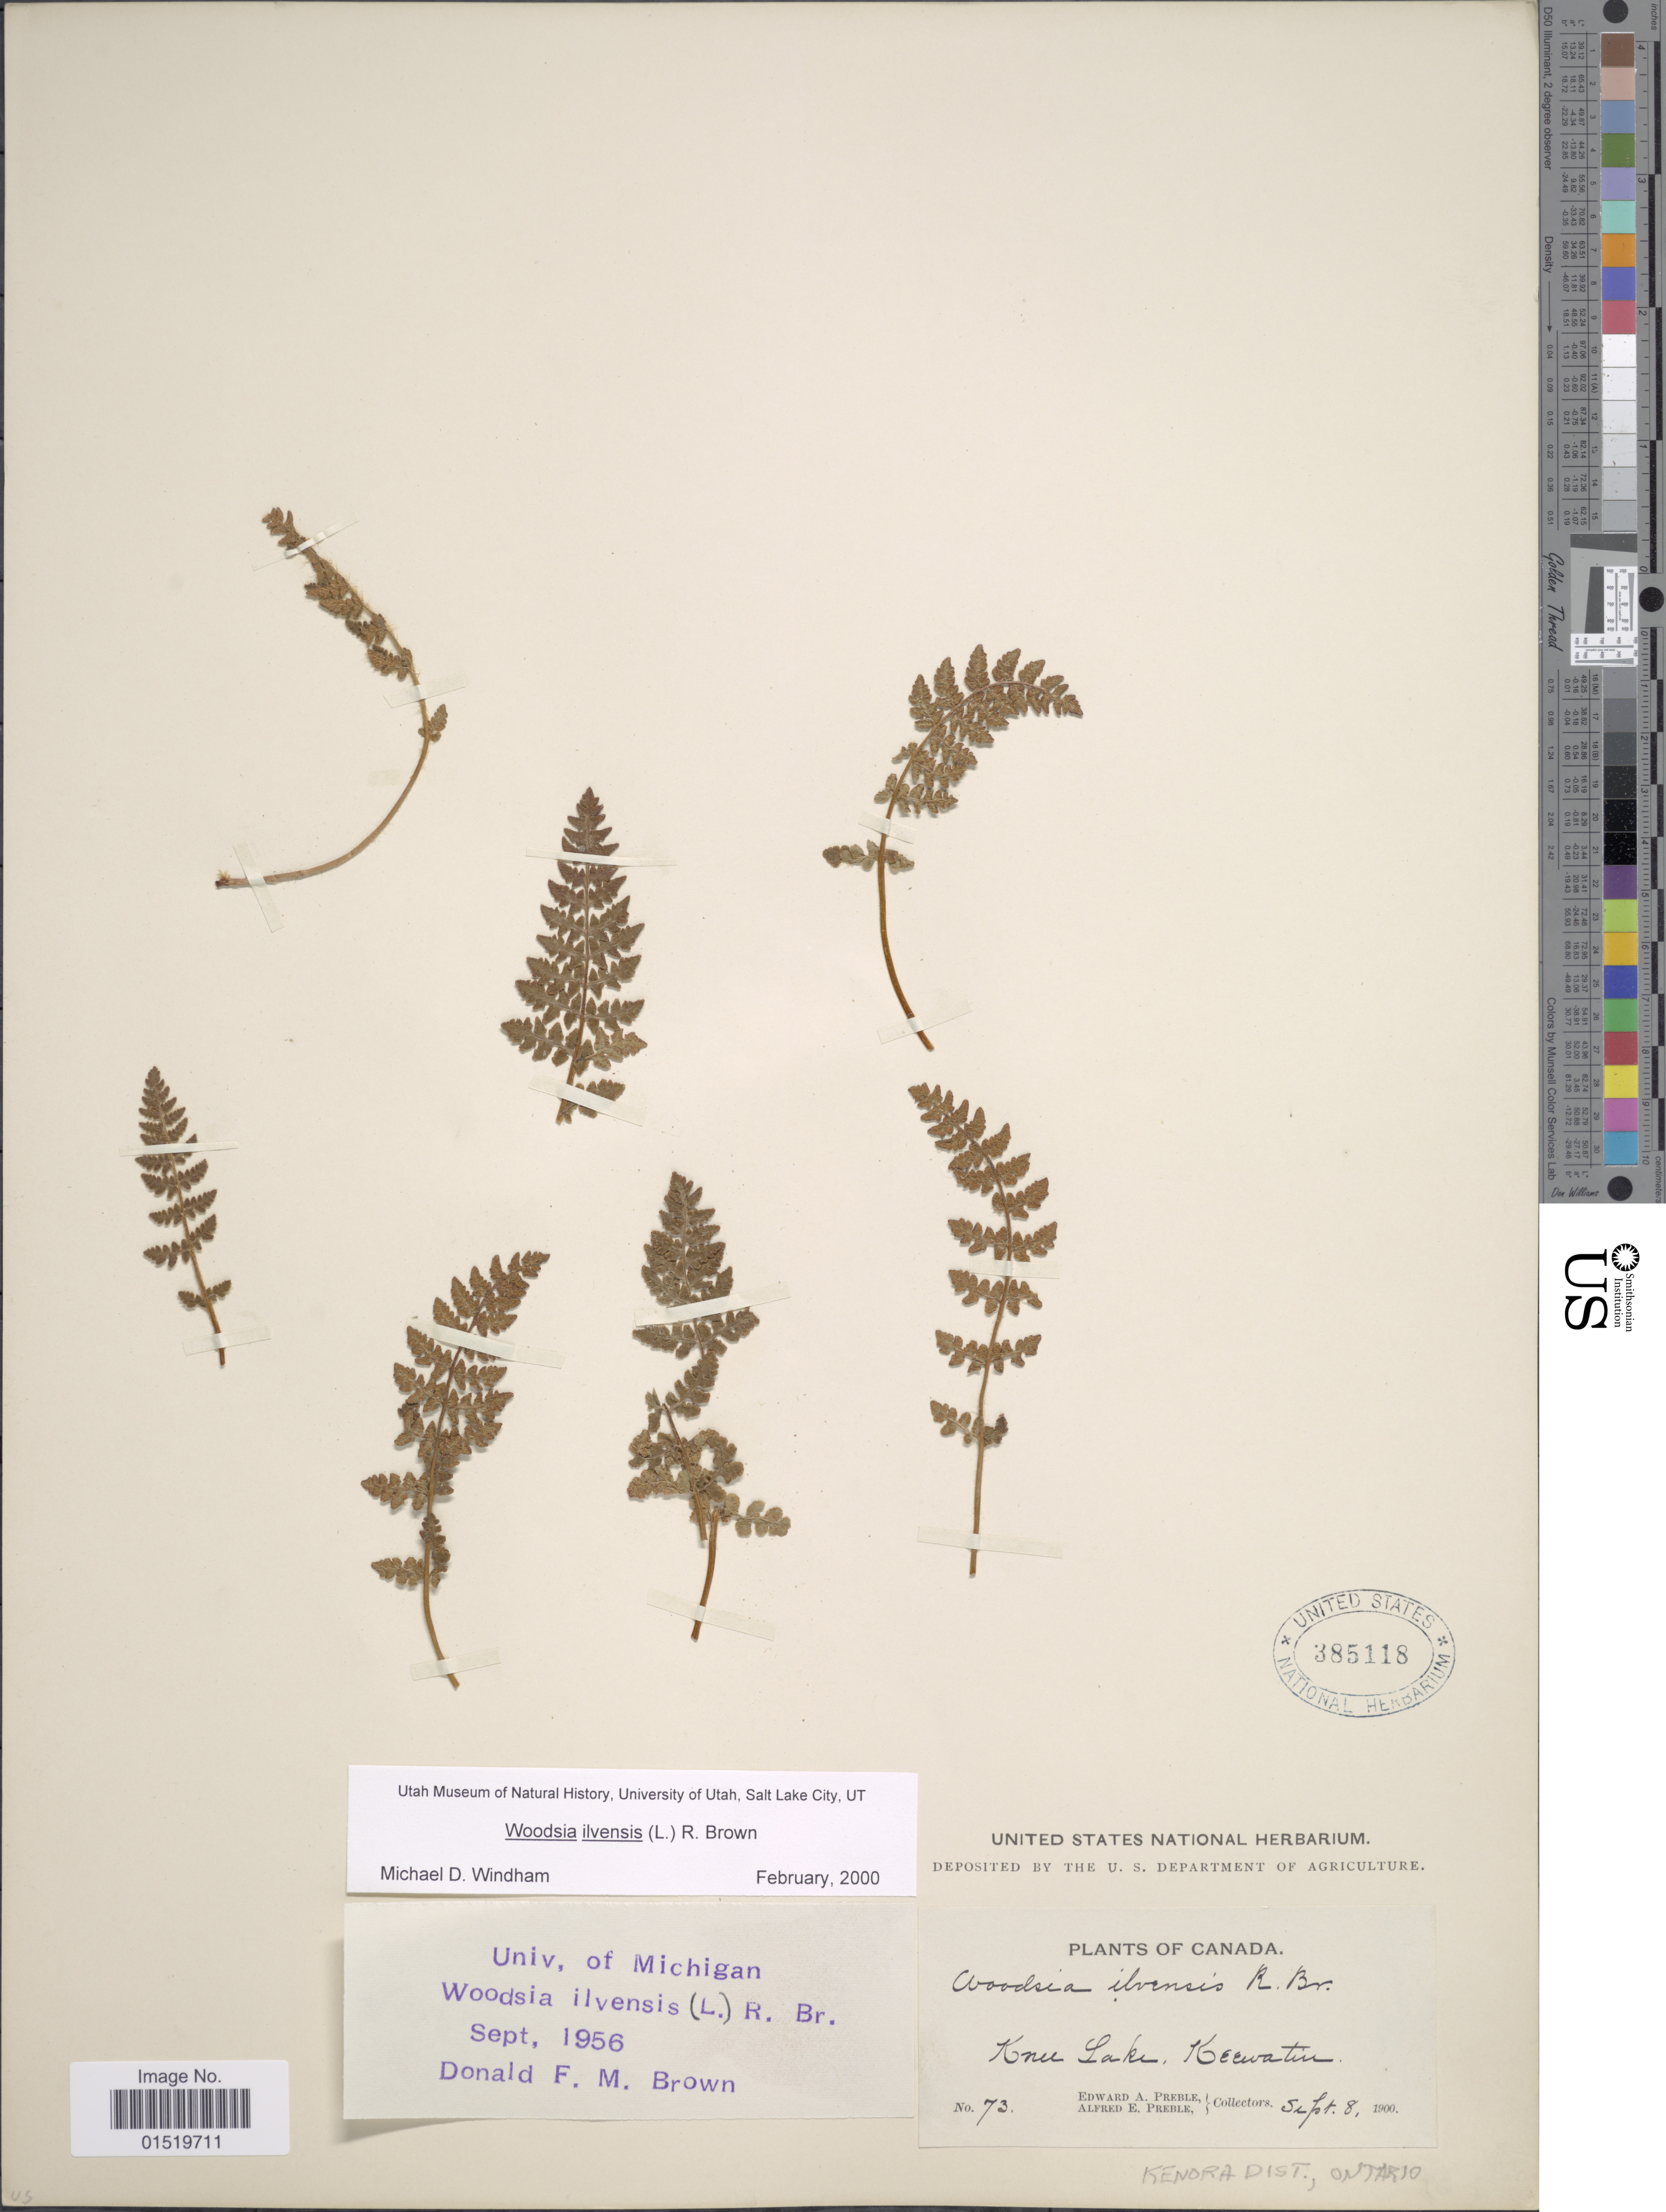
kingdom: Plantae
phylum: Tracheophyta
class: Polypodiopsida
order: Polypodiales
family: Woodsiaceae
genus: Woodsia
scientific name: Woodsia ilvensis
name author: (L.) R. Br.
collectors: E. Preble & A. Preble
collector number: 73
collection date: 1900-09-08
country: Canada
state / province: Manitoba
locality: Knee Lake, Keewatin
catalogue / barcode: US 385118